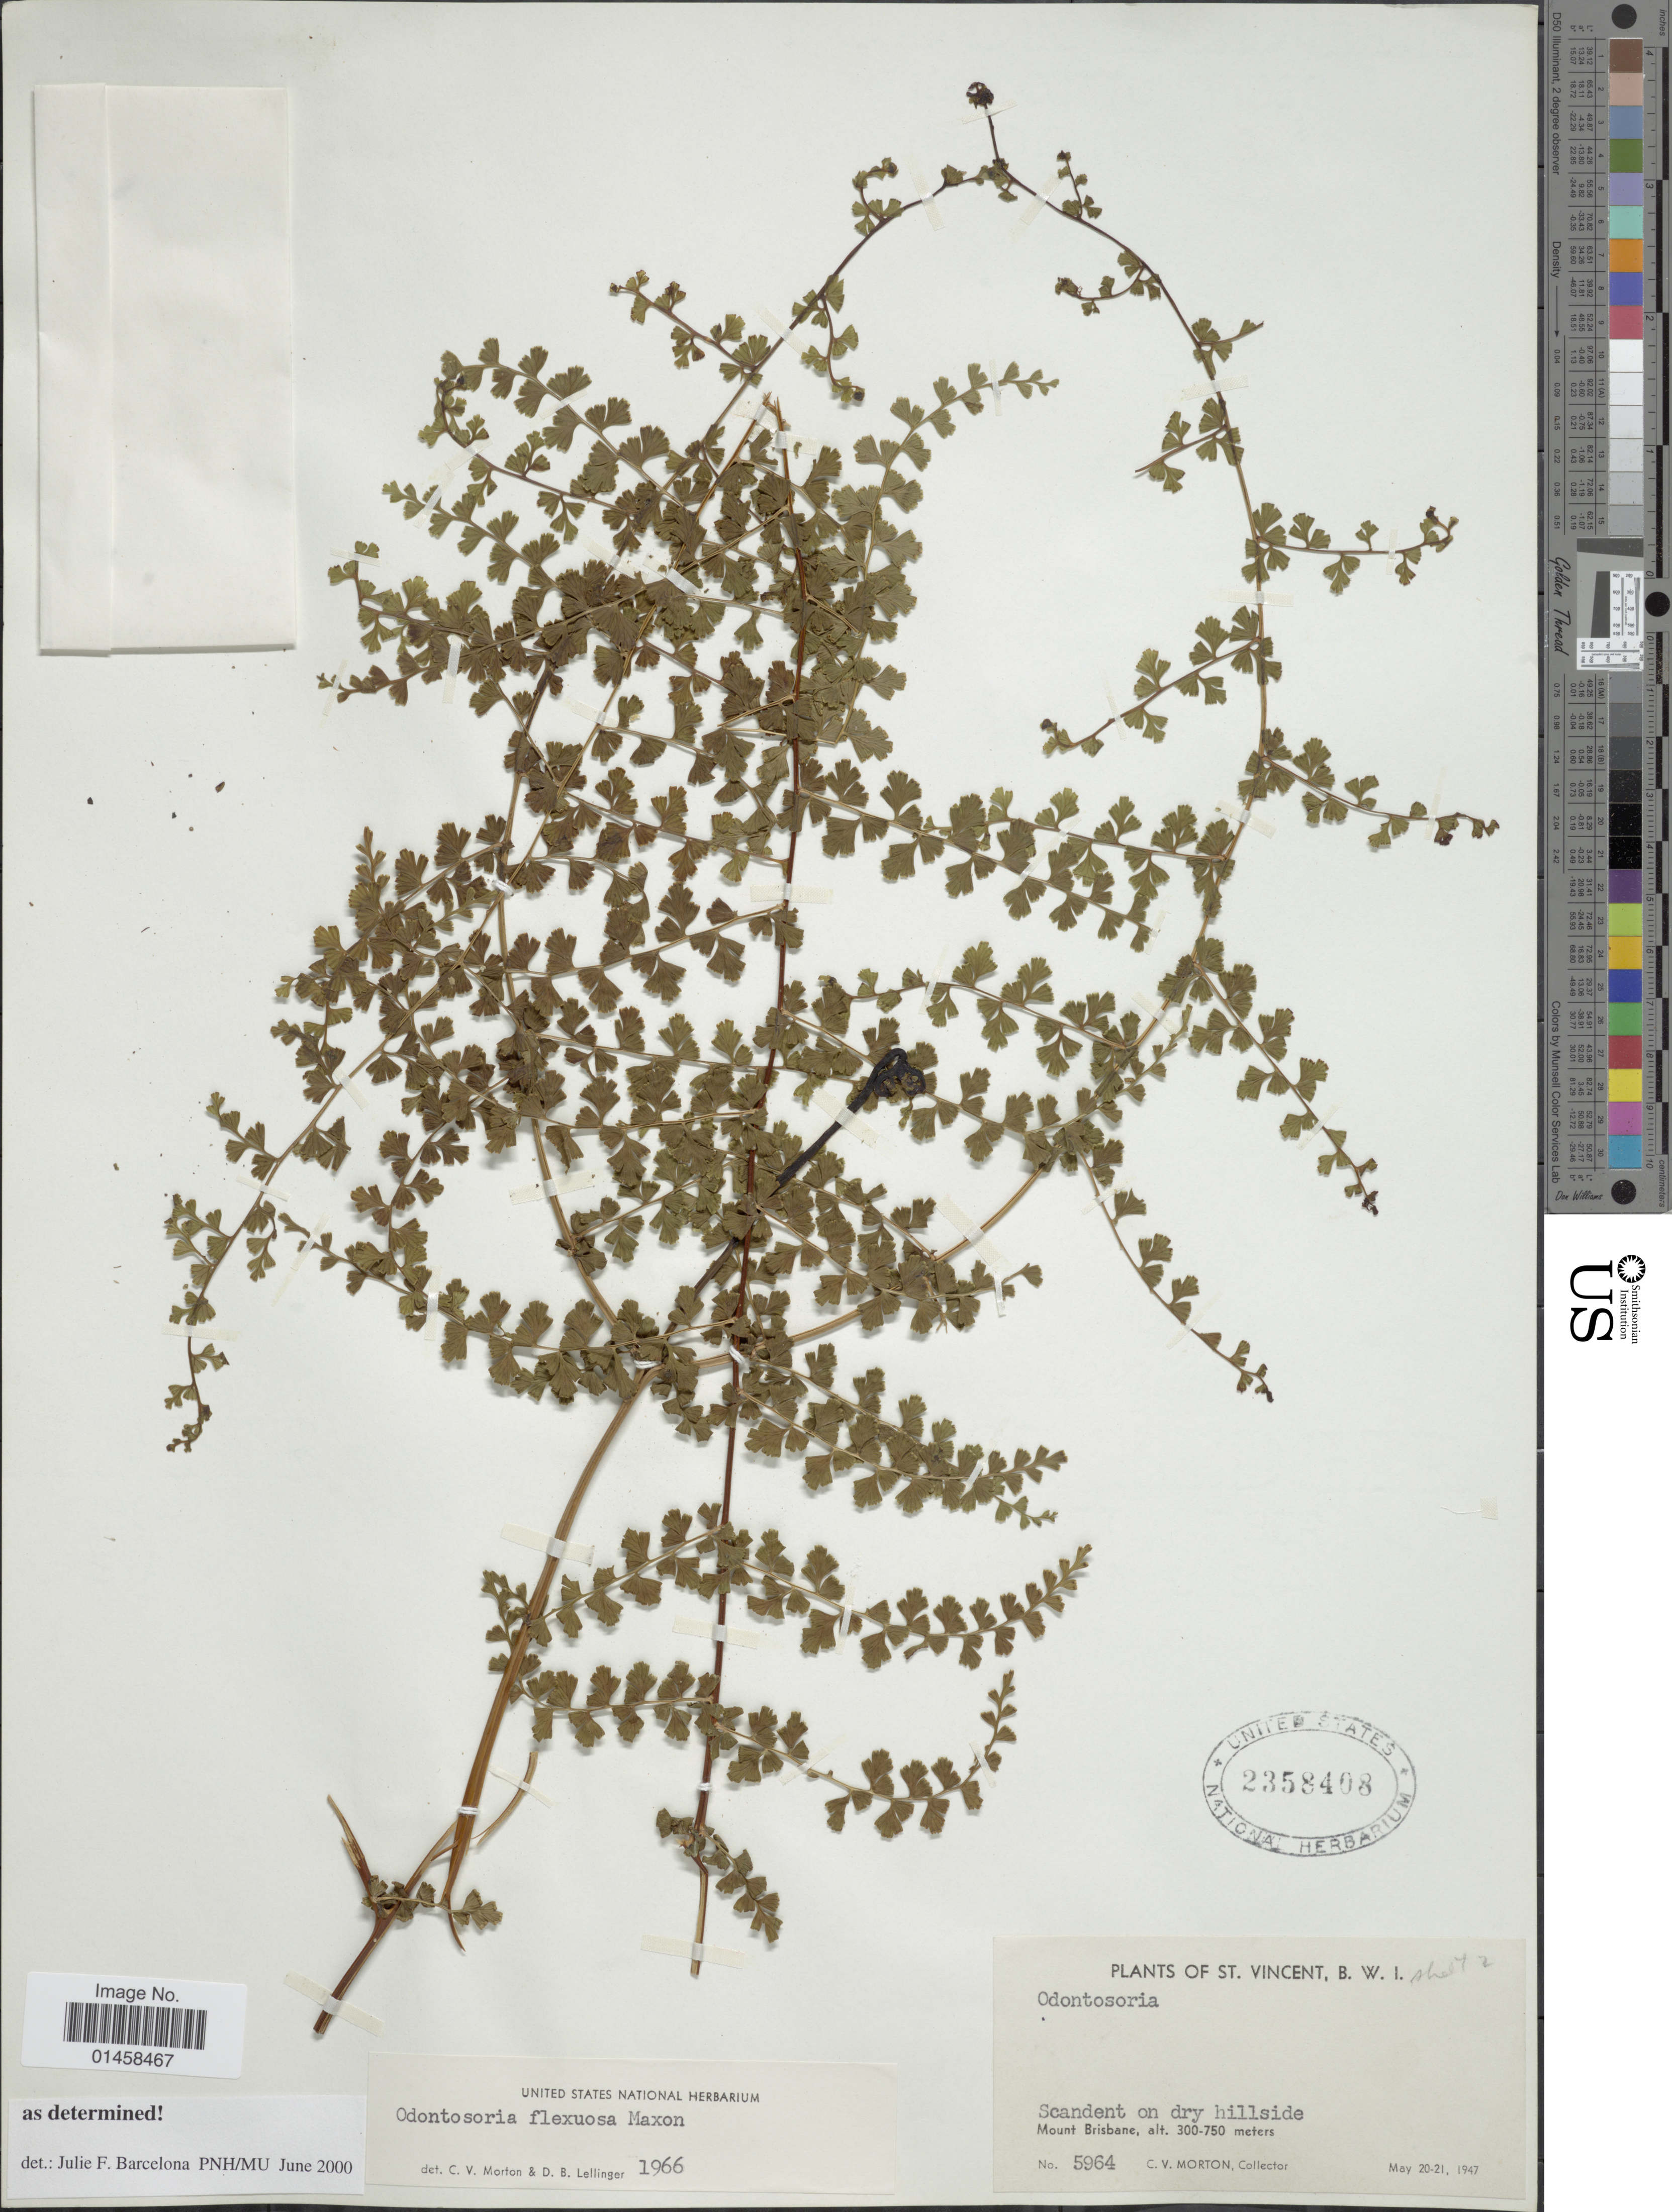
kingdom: Plantae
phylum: Tracheophyta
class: Polypodiopsida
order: Polypodiales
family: Lindsaeaceae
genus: Odontosoria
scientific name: Odontosoria flexuosa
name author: (Spreng. ex Kunze) Maxon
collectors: C. V. Morton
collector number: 5964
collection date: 1947-05-20/1947-05-21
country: St. Vincent - Grenadines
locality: St Vincent, Mount Brisbane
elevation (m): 300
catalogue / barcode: US 2358408